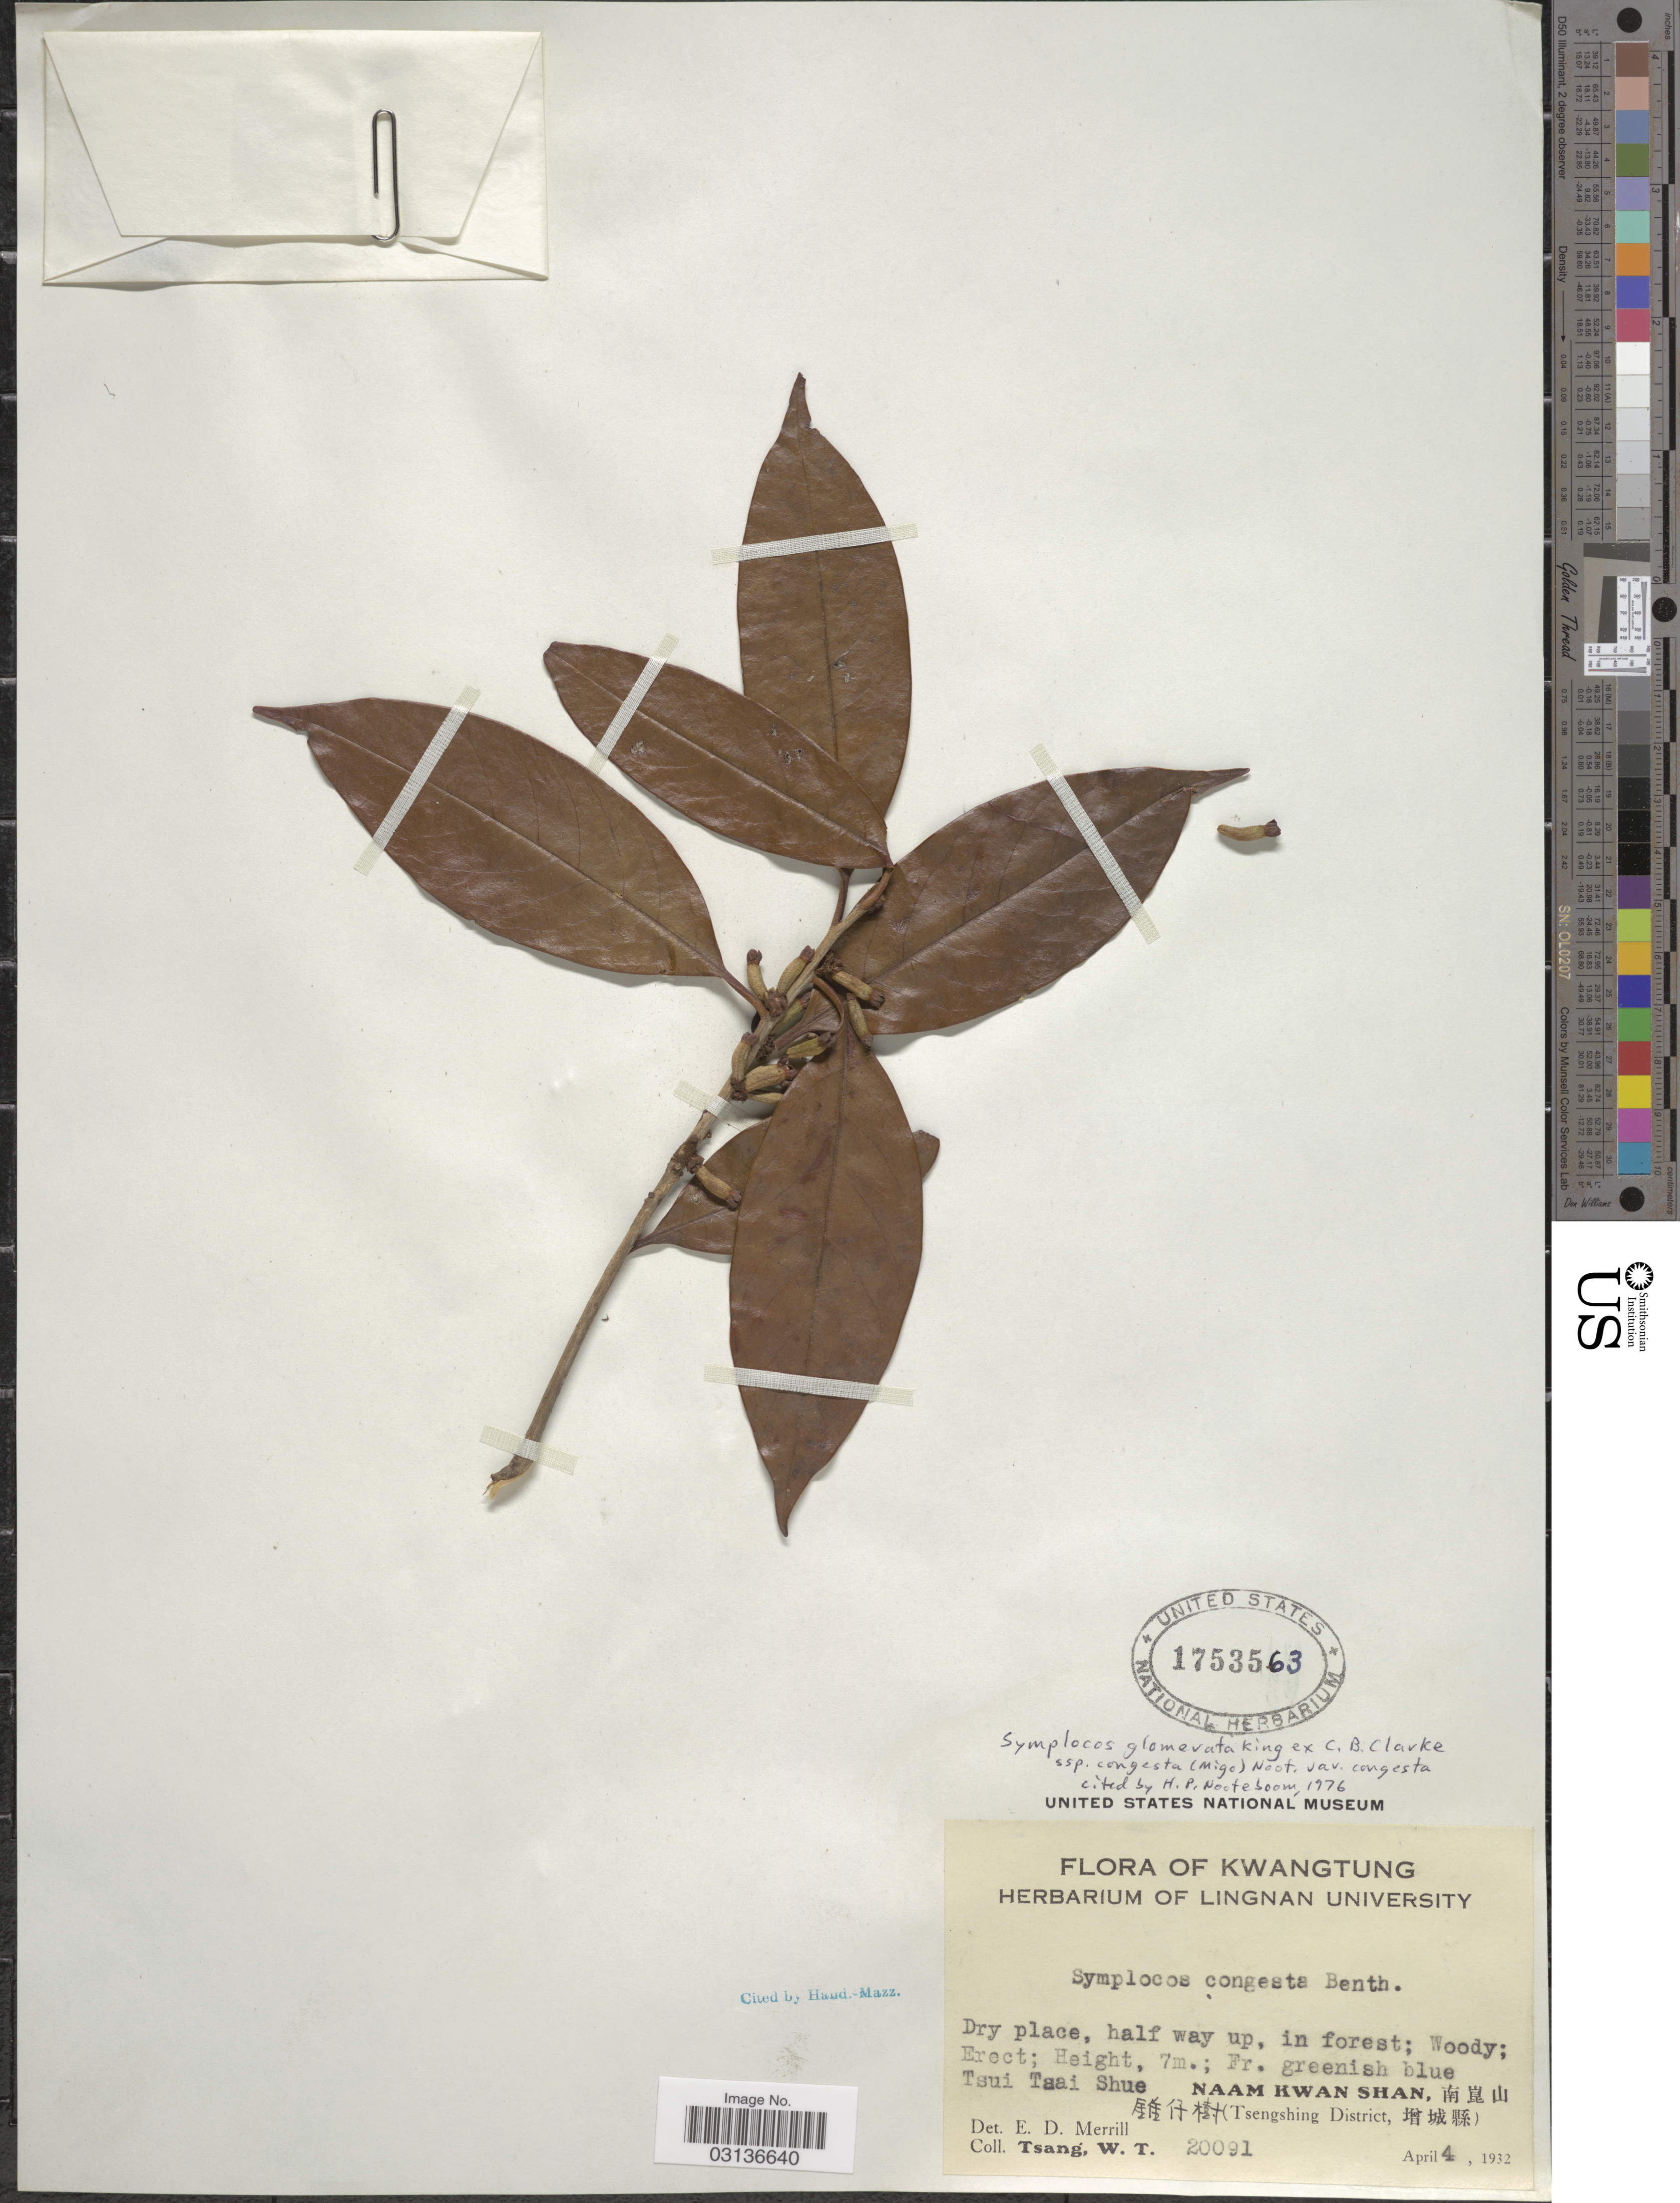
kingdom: Plantae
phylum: Tracheophyta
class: Magnoliopsida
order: Ericales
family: Symplocaceae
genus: Symplocos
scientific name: Symplocos glomerata subsp. congesta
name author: (Benth.) Noot.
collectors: W. T. Tsang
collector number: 20091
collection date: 1932-04-04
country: China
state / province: Guangdong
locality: Kwatung.Tsui Tsai Shue Naam Kwan Shan, (Tsengshing District.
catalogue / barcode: US 1753563